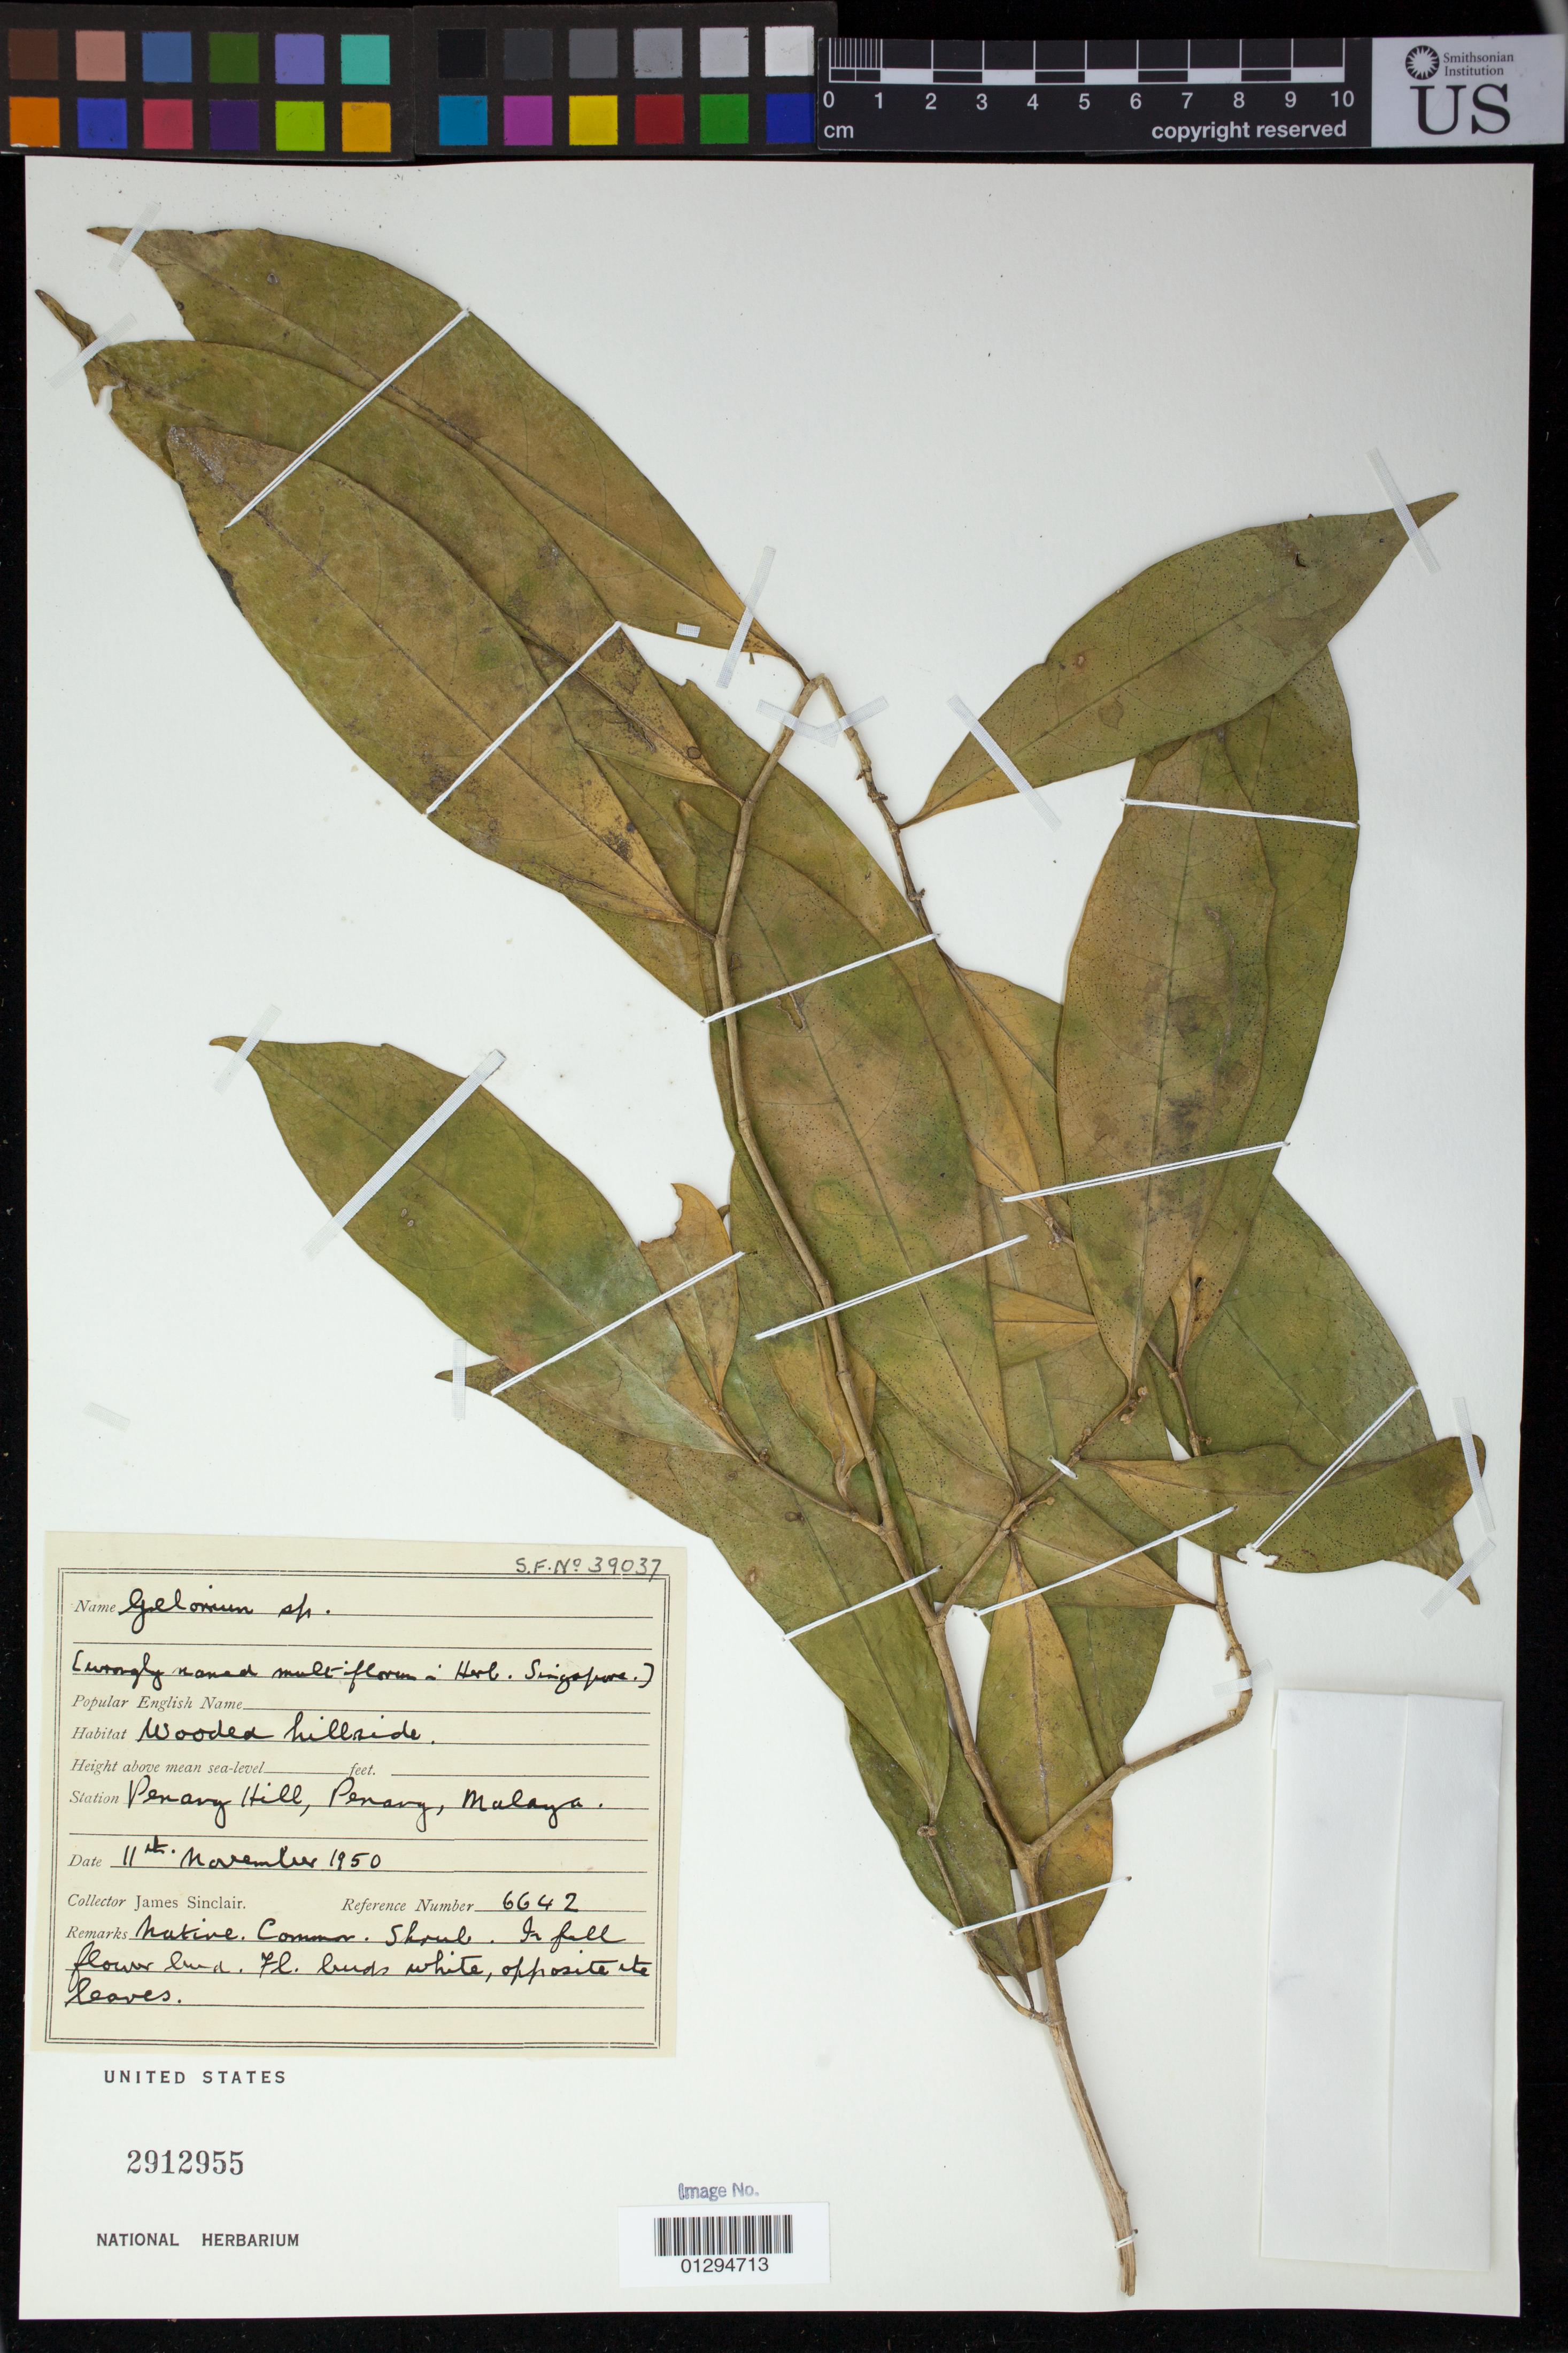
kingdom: Plantae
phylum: Tracheophyta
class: Magnoliopsida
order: Malpighiales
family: Euphorbiaceae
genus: Gelonium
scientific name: Gelonium sp.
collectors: J. Sinclair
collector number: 6642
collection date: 1950-11-11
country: Malaysia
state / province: Pinang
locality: Penang Hill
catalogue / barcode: US 2912955